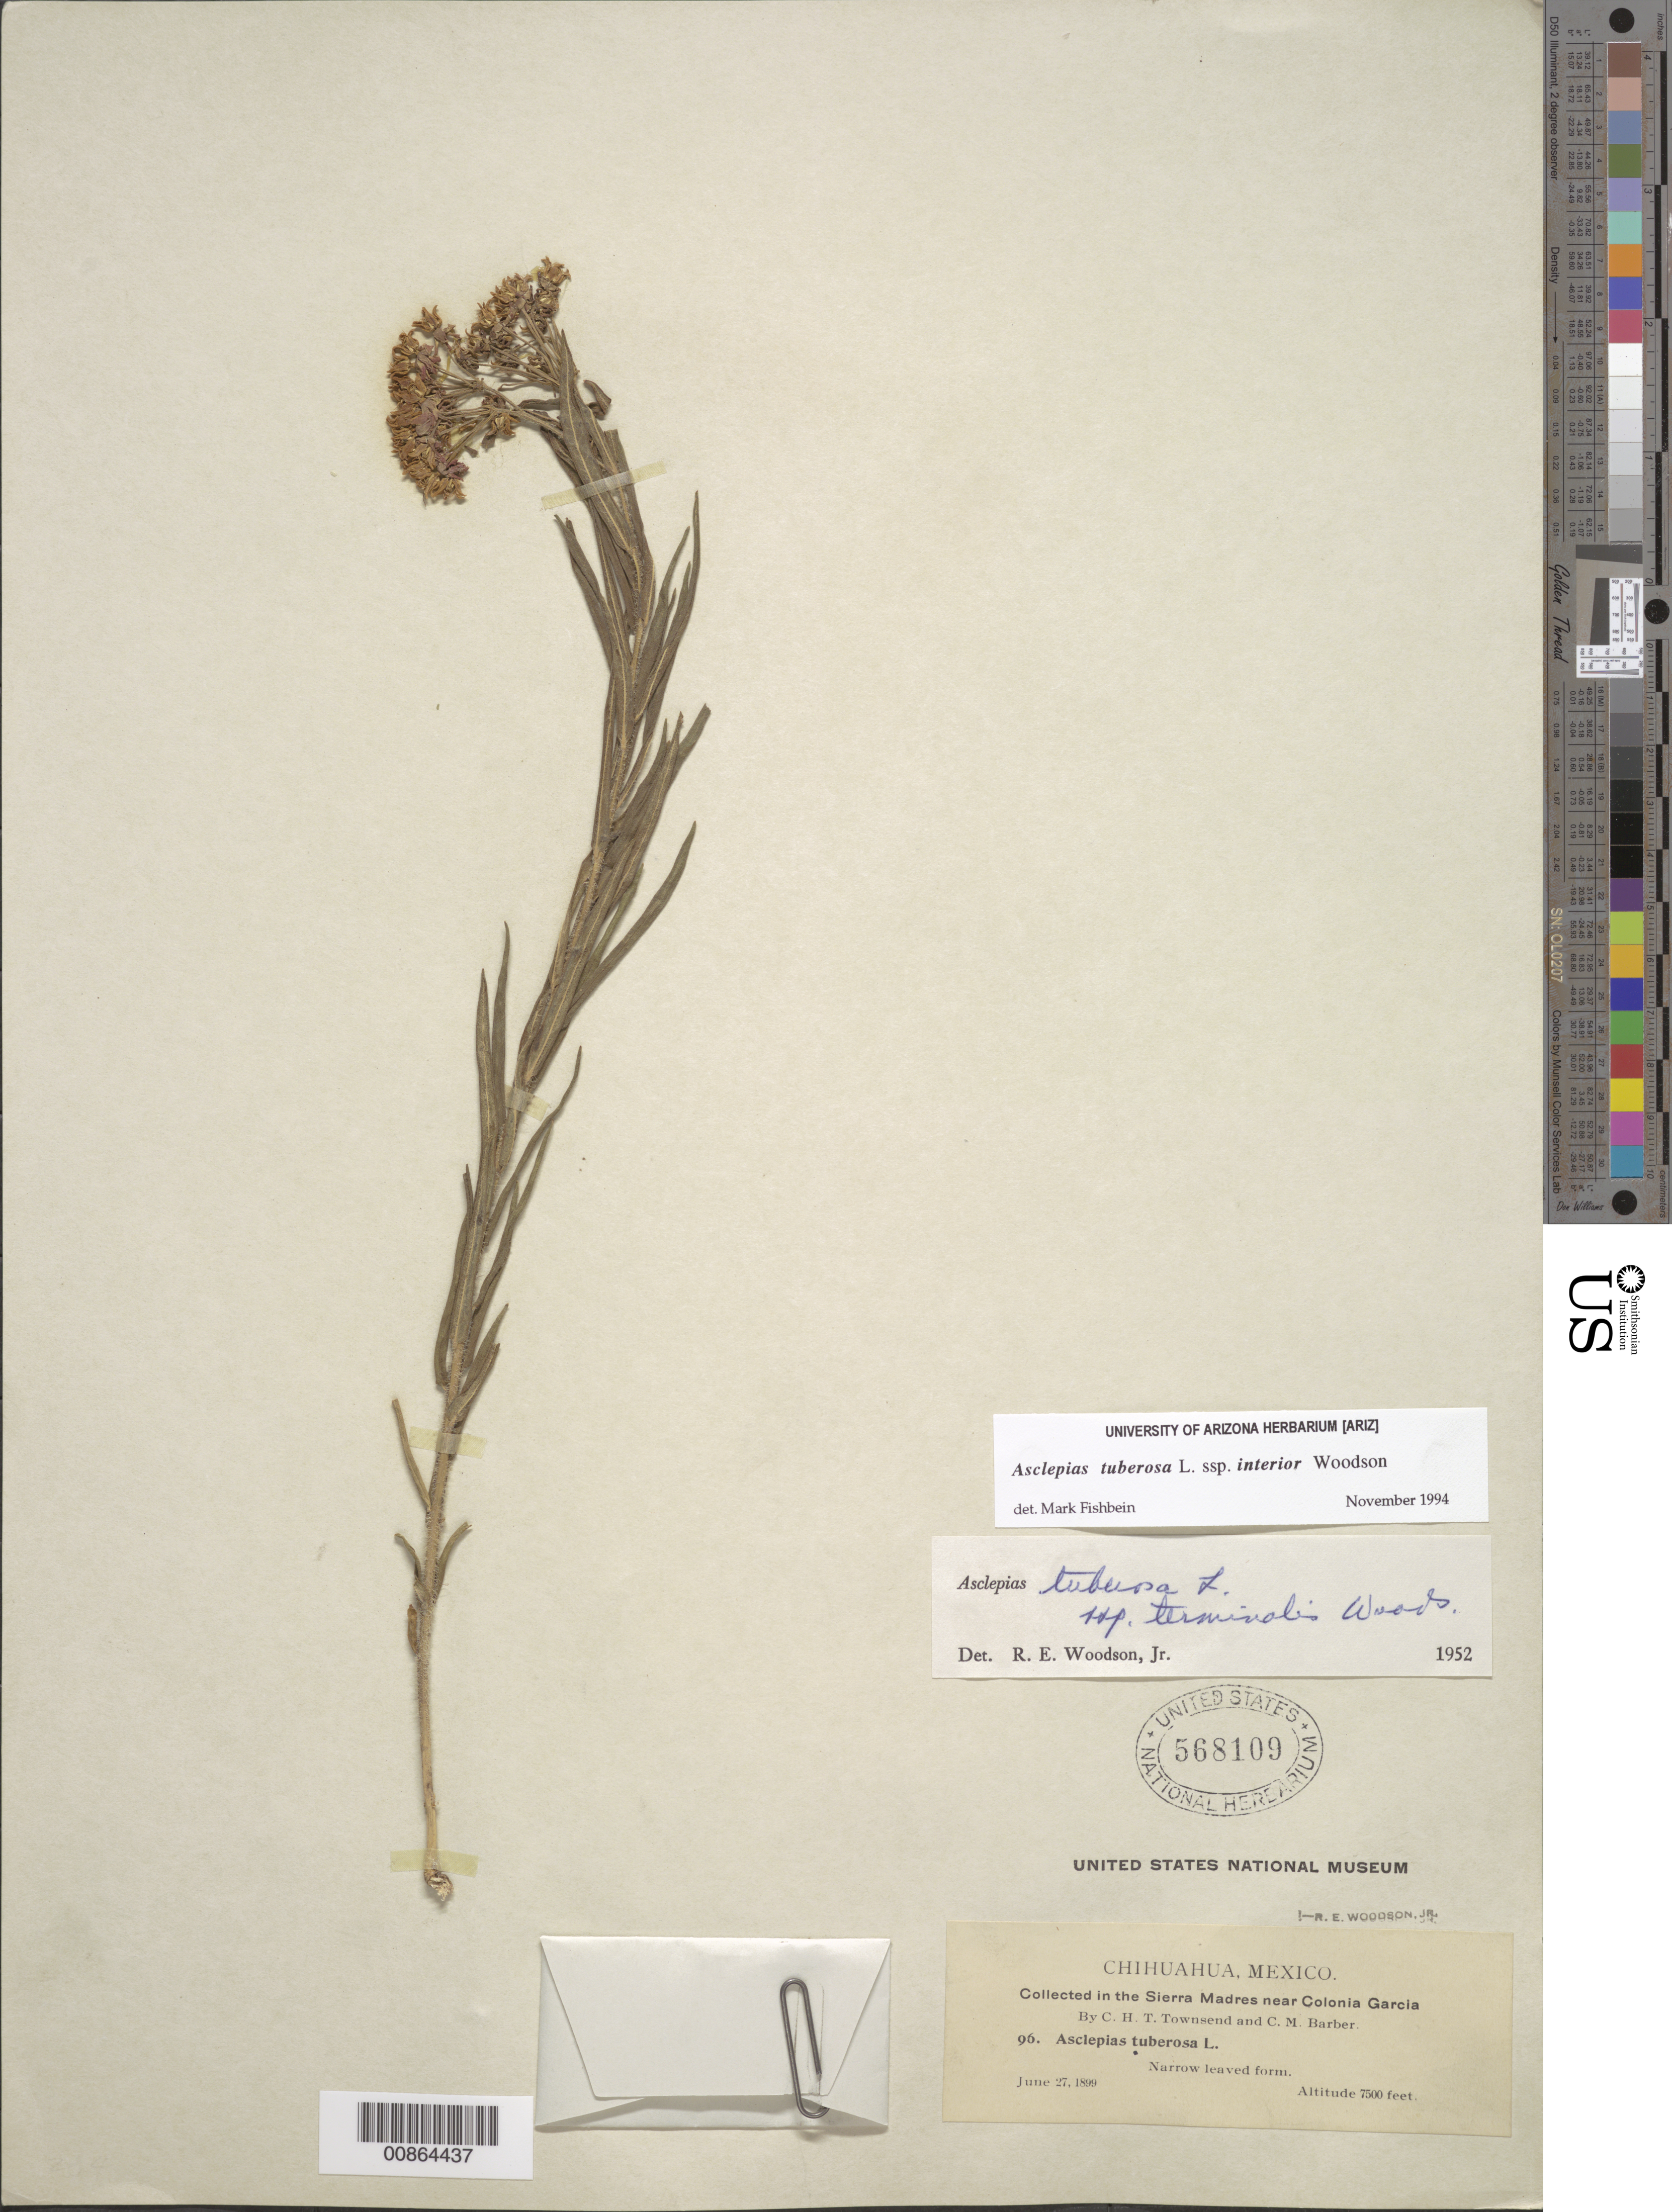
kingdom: Plantae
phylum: Tracheophyta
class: Magnoliopsida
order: Gentianales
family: Apocynaceae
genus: Asclepias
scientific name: Asclepias tuberosa subsp. interior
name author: Woodson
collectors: C. H. T. Townsend & C. Barber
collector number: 96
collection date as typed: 27 Jun 1899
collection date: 1899-06-27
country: Mexico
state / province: Chihuahua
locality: Sierra Madre near Colonia García.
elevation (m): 2286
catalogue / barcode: US 568109